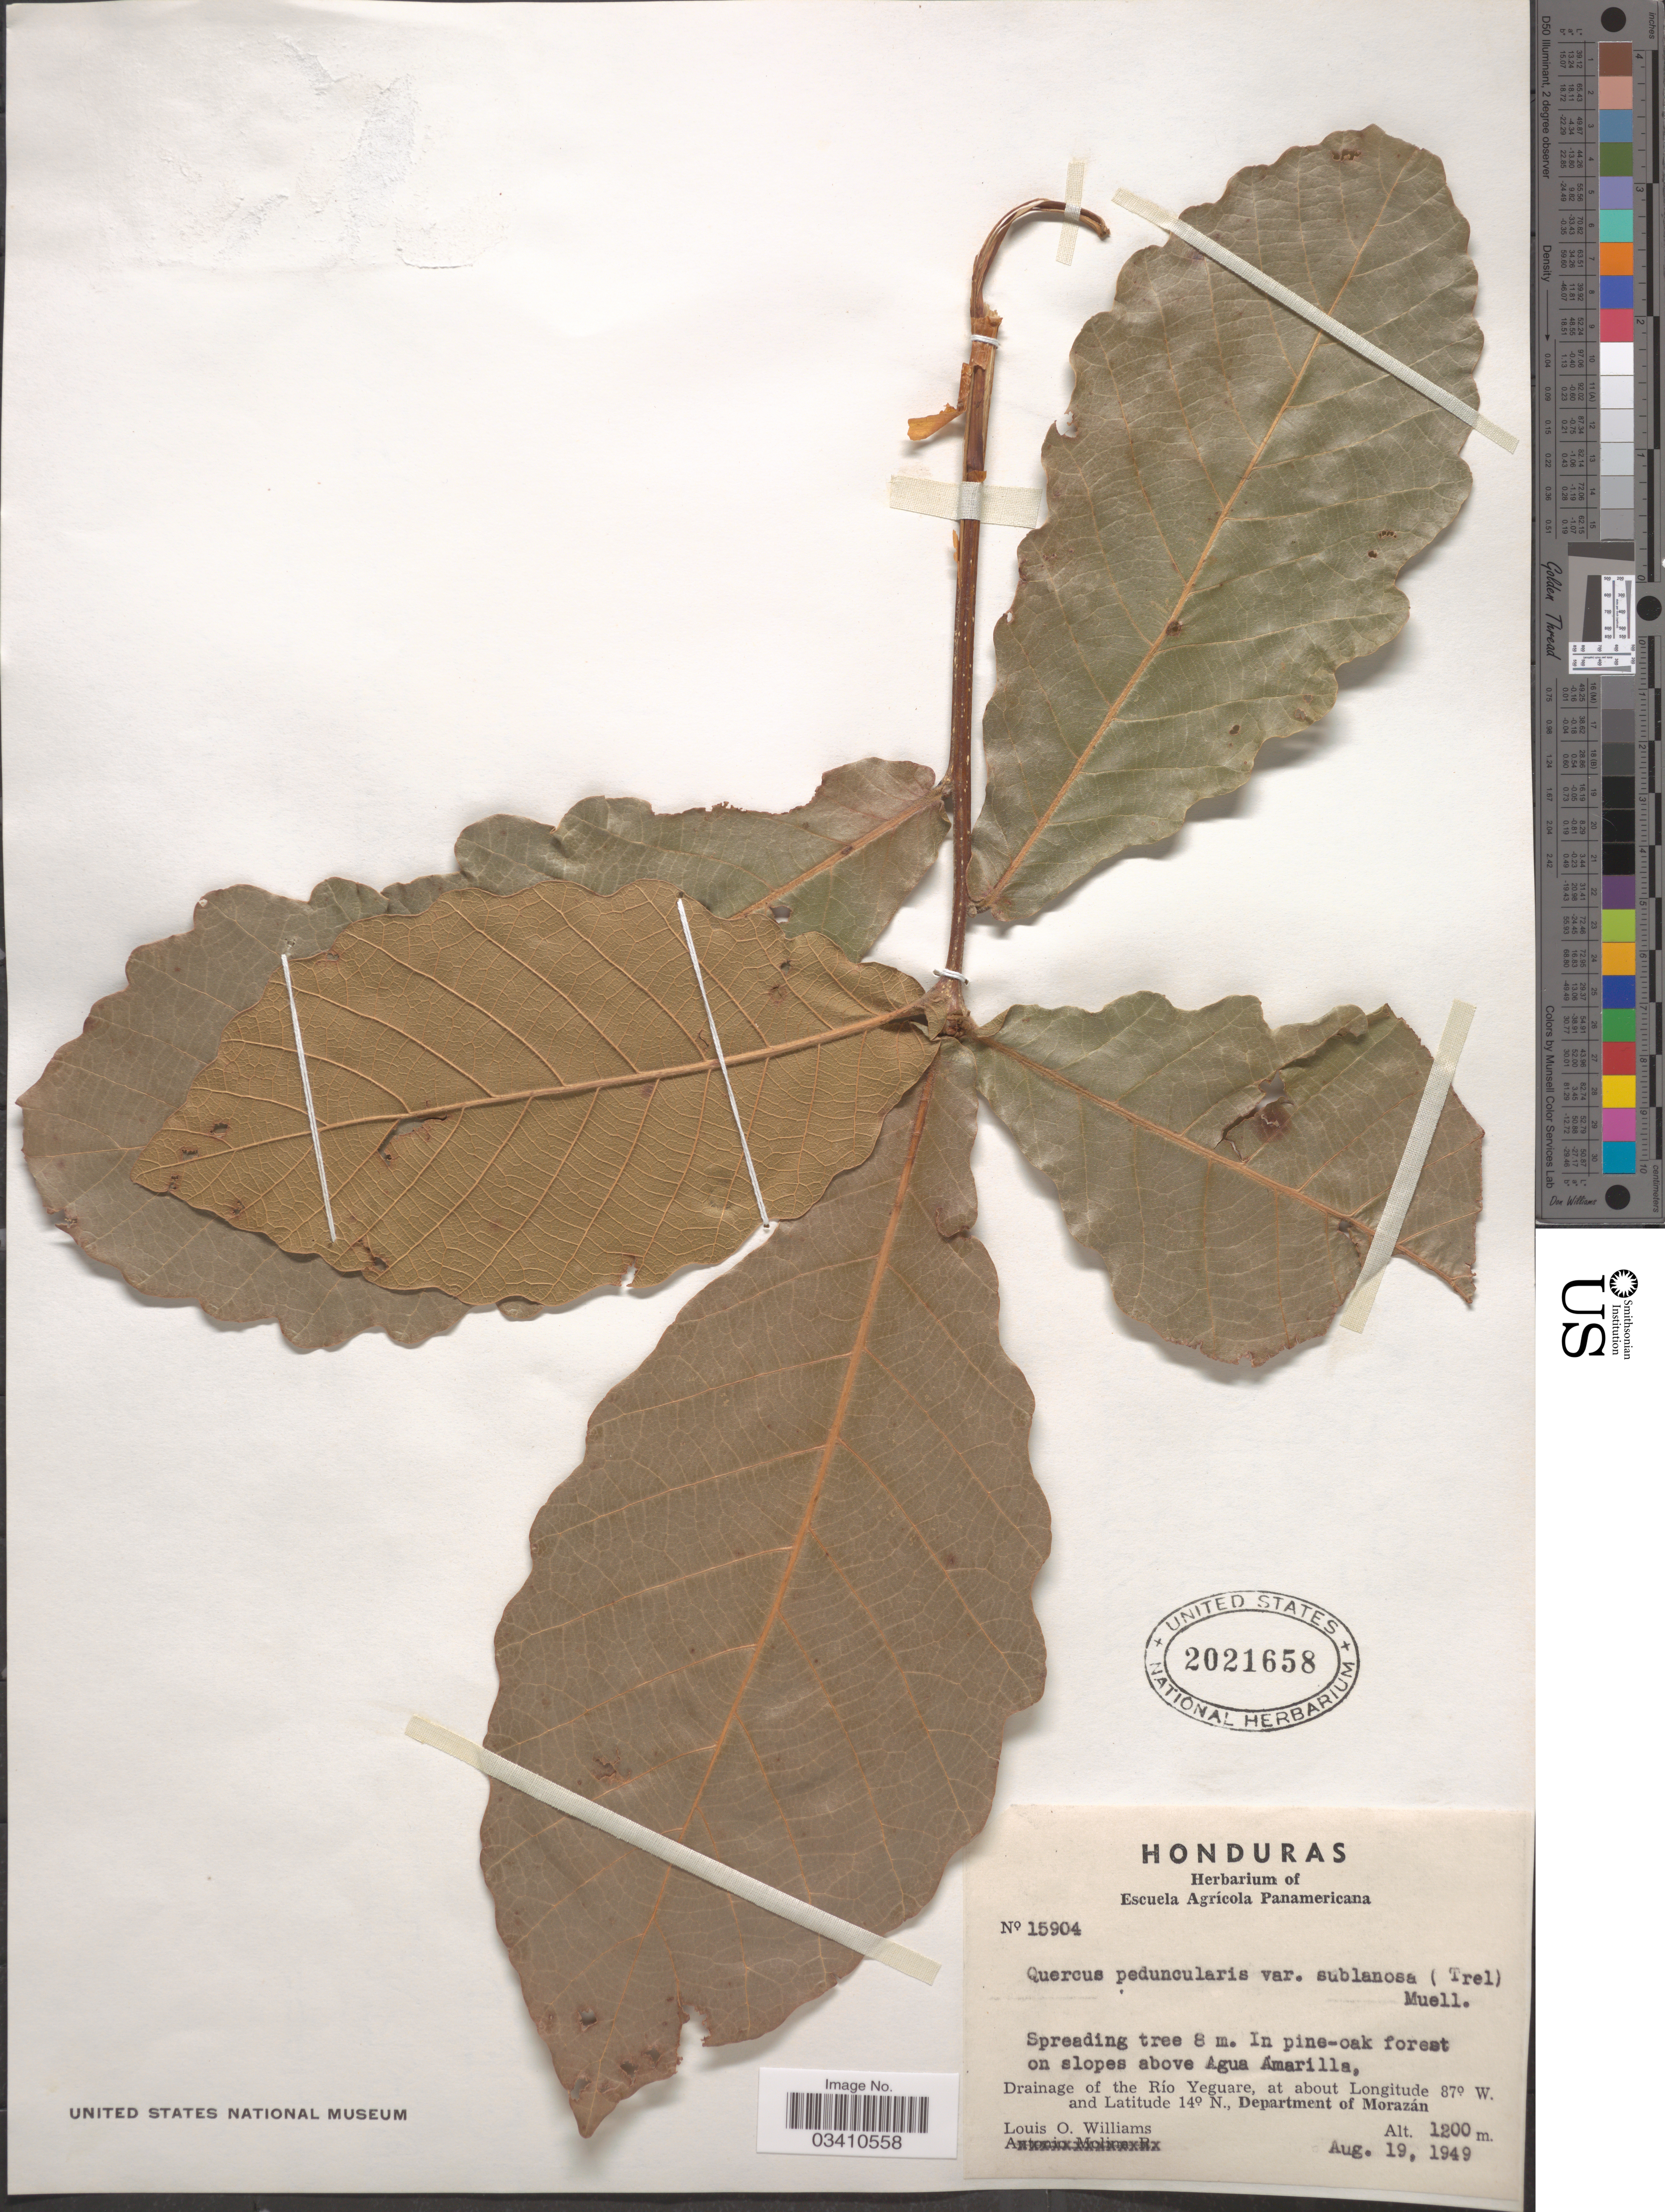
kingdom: Plantae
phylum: Tracheophyta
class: Magnoliopsida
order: Fagales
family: Fagaceae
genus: Quercus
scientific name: Quercus peduncularis var. sublanosa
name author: (Trel.) C.H. Müll.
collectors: L. O. Williams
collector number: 15904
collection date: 1949-08-19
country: Honduras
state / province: Fco. Morazán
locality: Above Agua Amarilla, Drainage of the Río Yeguare, Department of Morazán.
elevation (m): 1200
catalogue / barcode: US 2021658